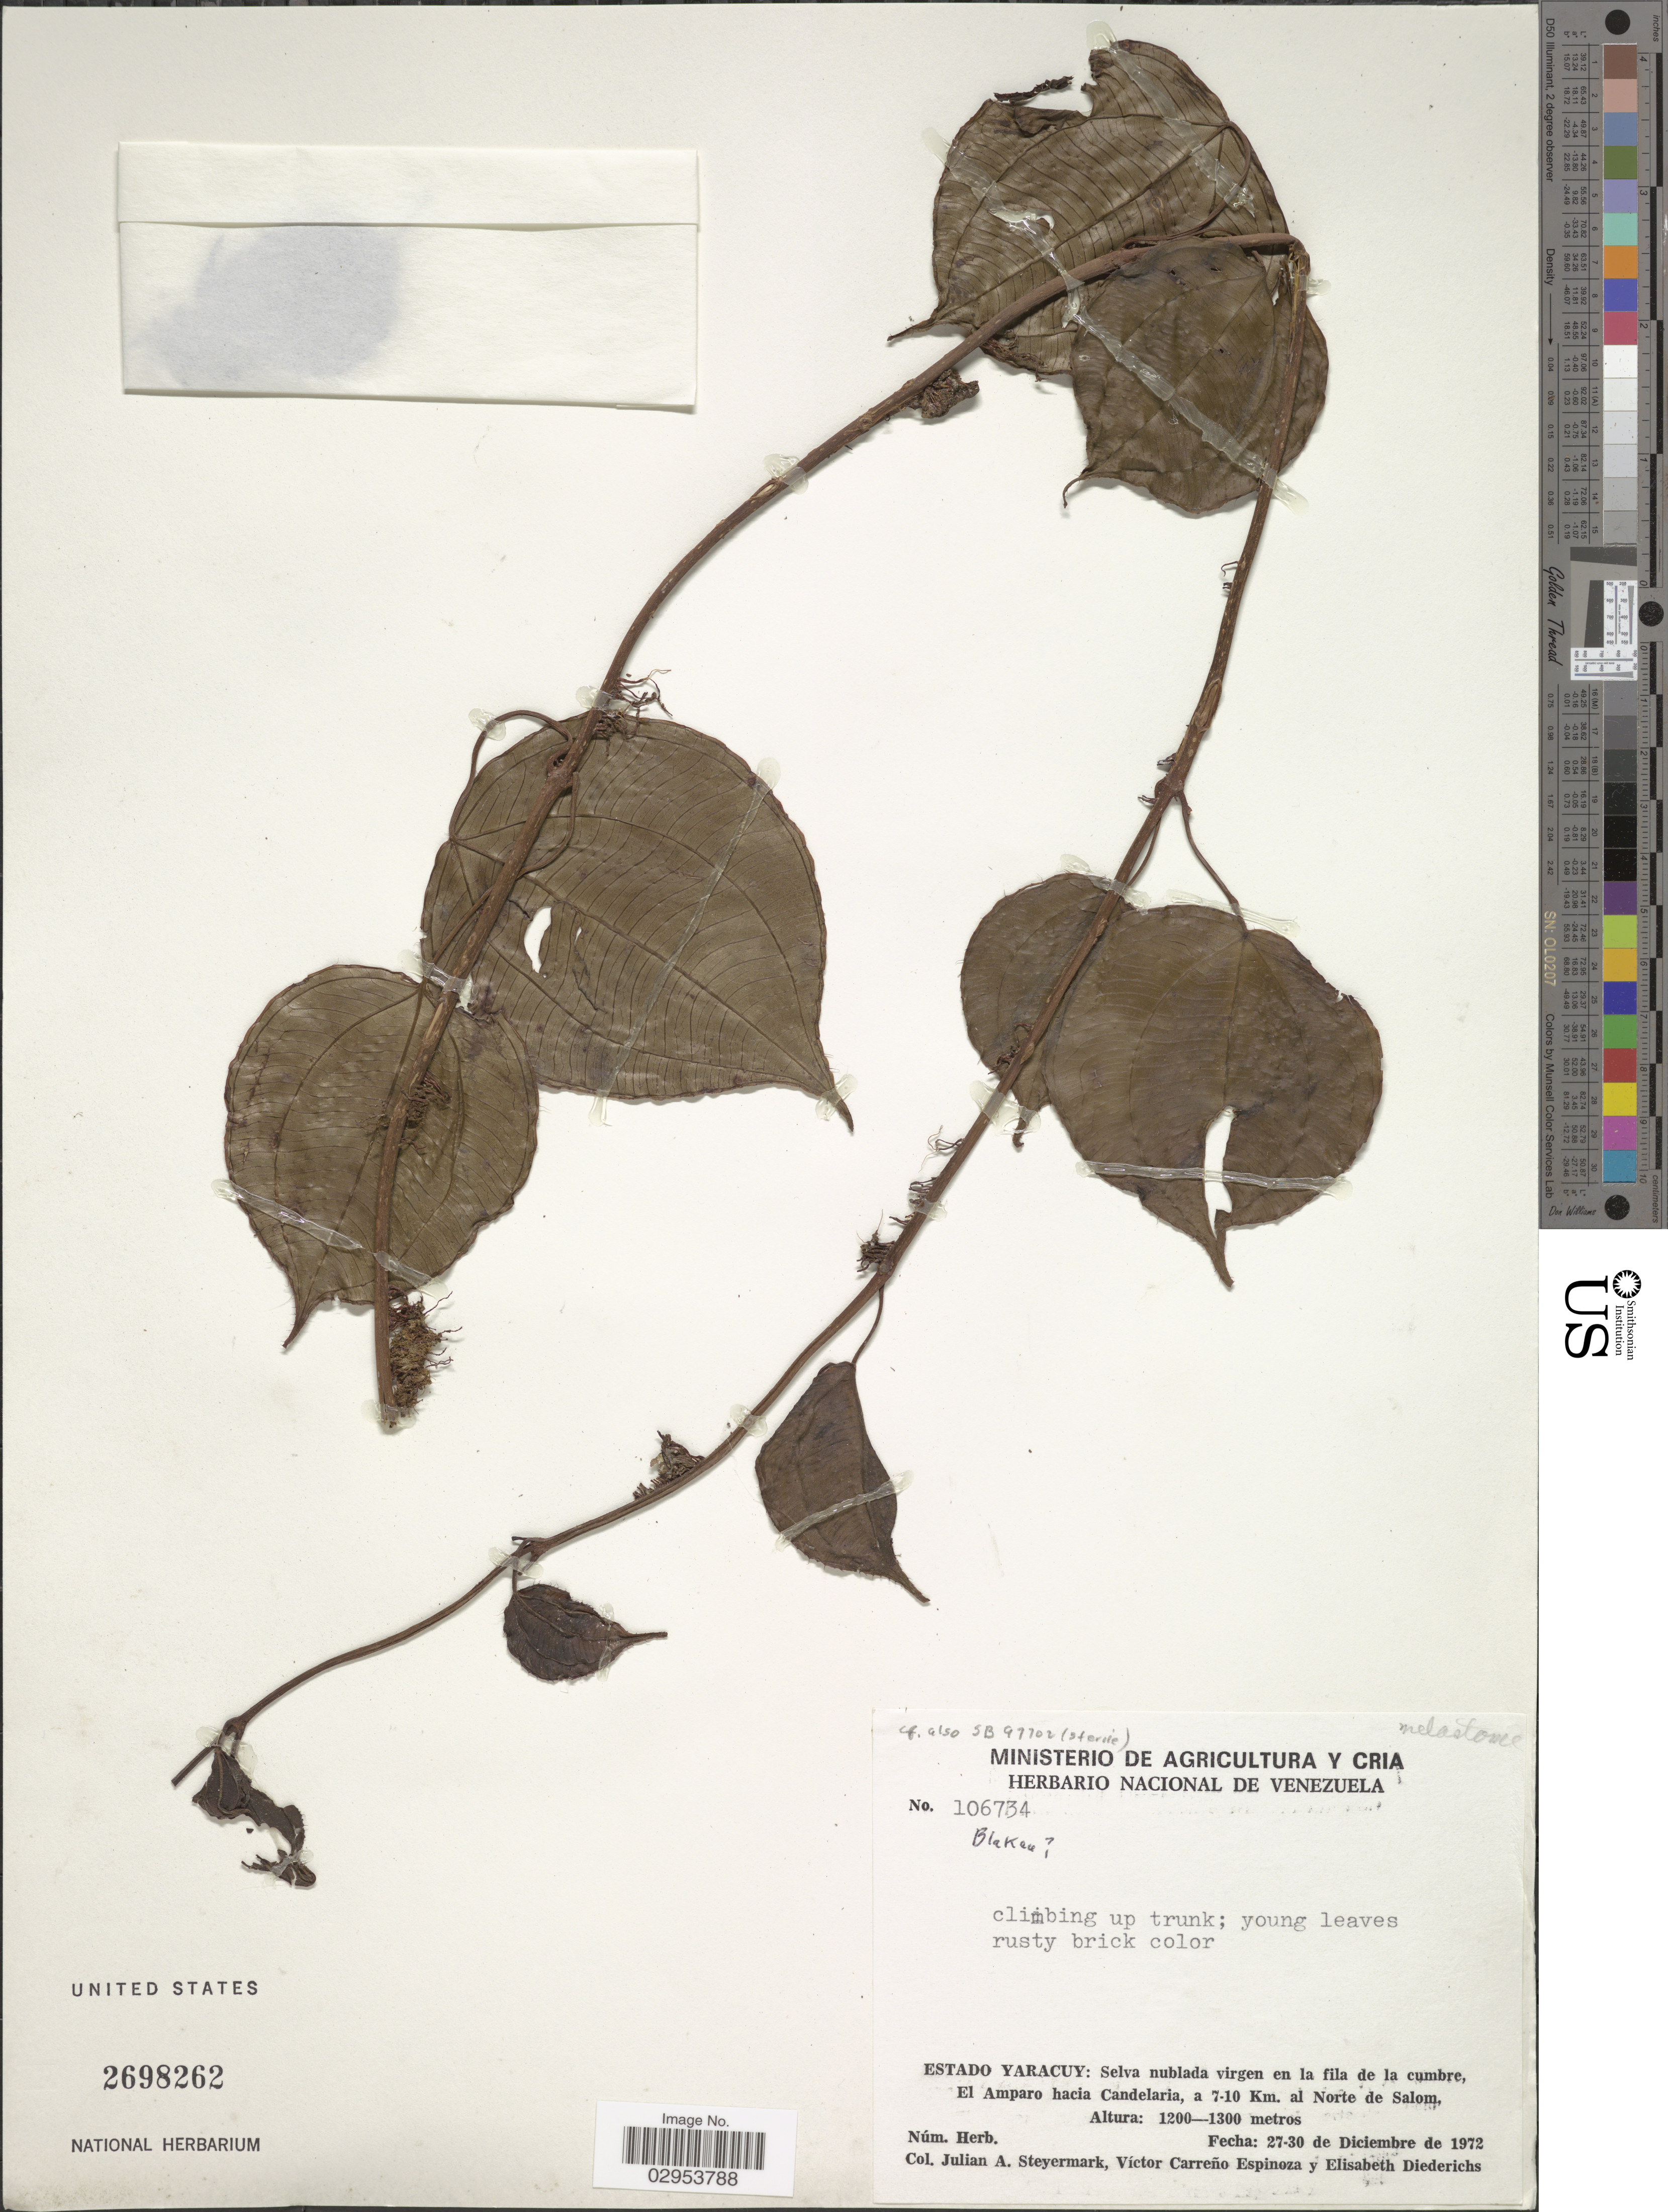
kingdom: Plantae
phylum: Tracheophyta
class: Magnoliopsida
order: Myrtales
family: Melastomataceae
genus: Miconia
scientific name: Miconia neoepiphytica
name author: Michelang.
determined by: Michelangeli, F. A.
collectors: J. Steyermark, V. Carreño E. & E. Diederichs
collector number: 106734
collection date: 1972-12-27/1972-12-30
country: Venezuela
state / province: Yaracuy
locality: Selva nublada virgen en la fila de la cumbre, El Amparo hacia Candelaria, a 7-10 Km. al Norte de Salom.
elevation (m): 1200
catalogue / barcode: US 2698262